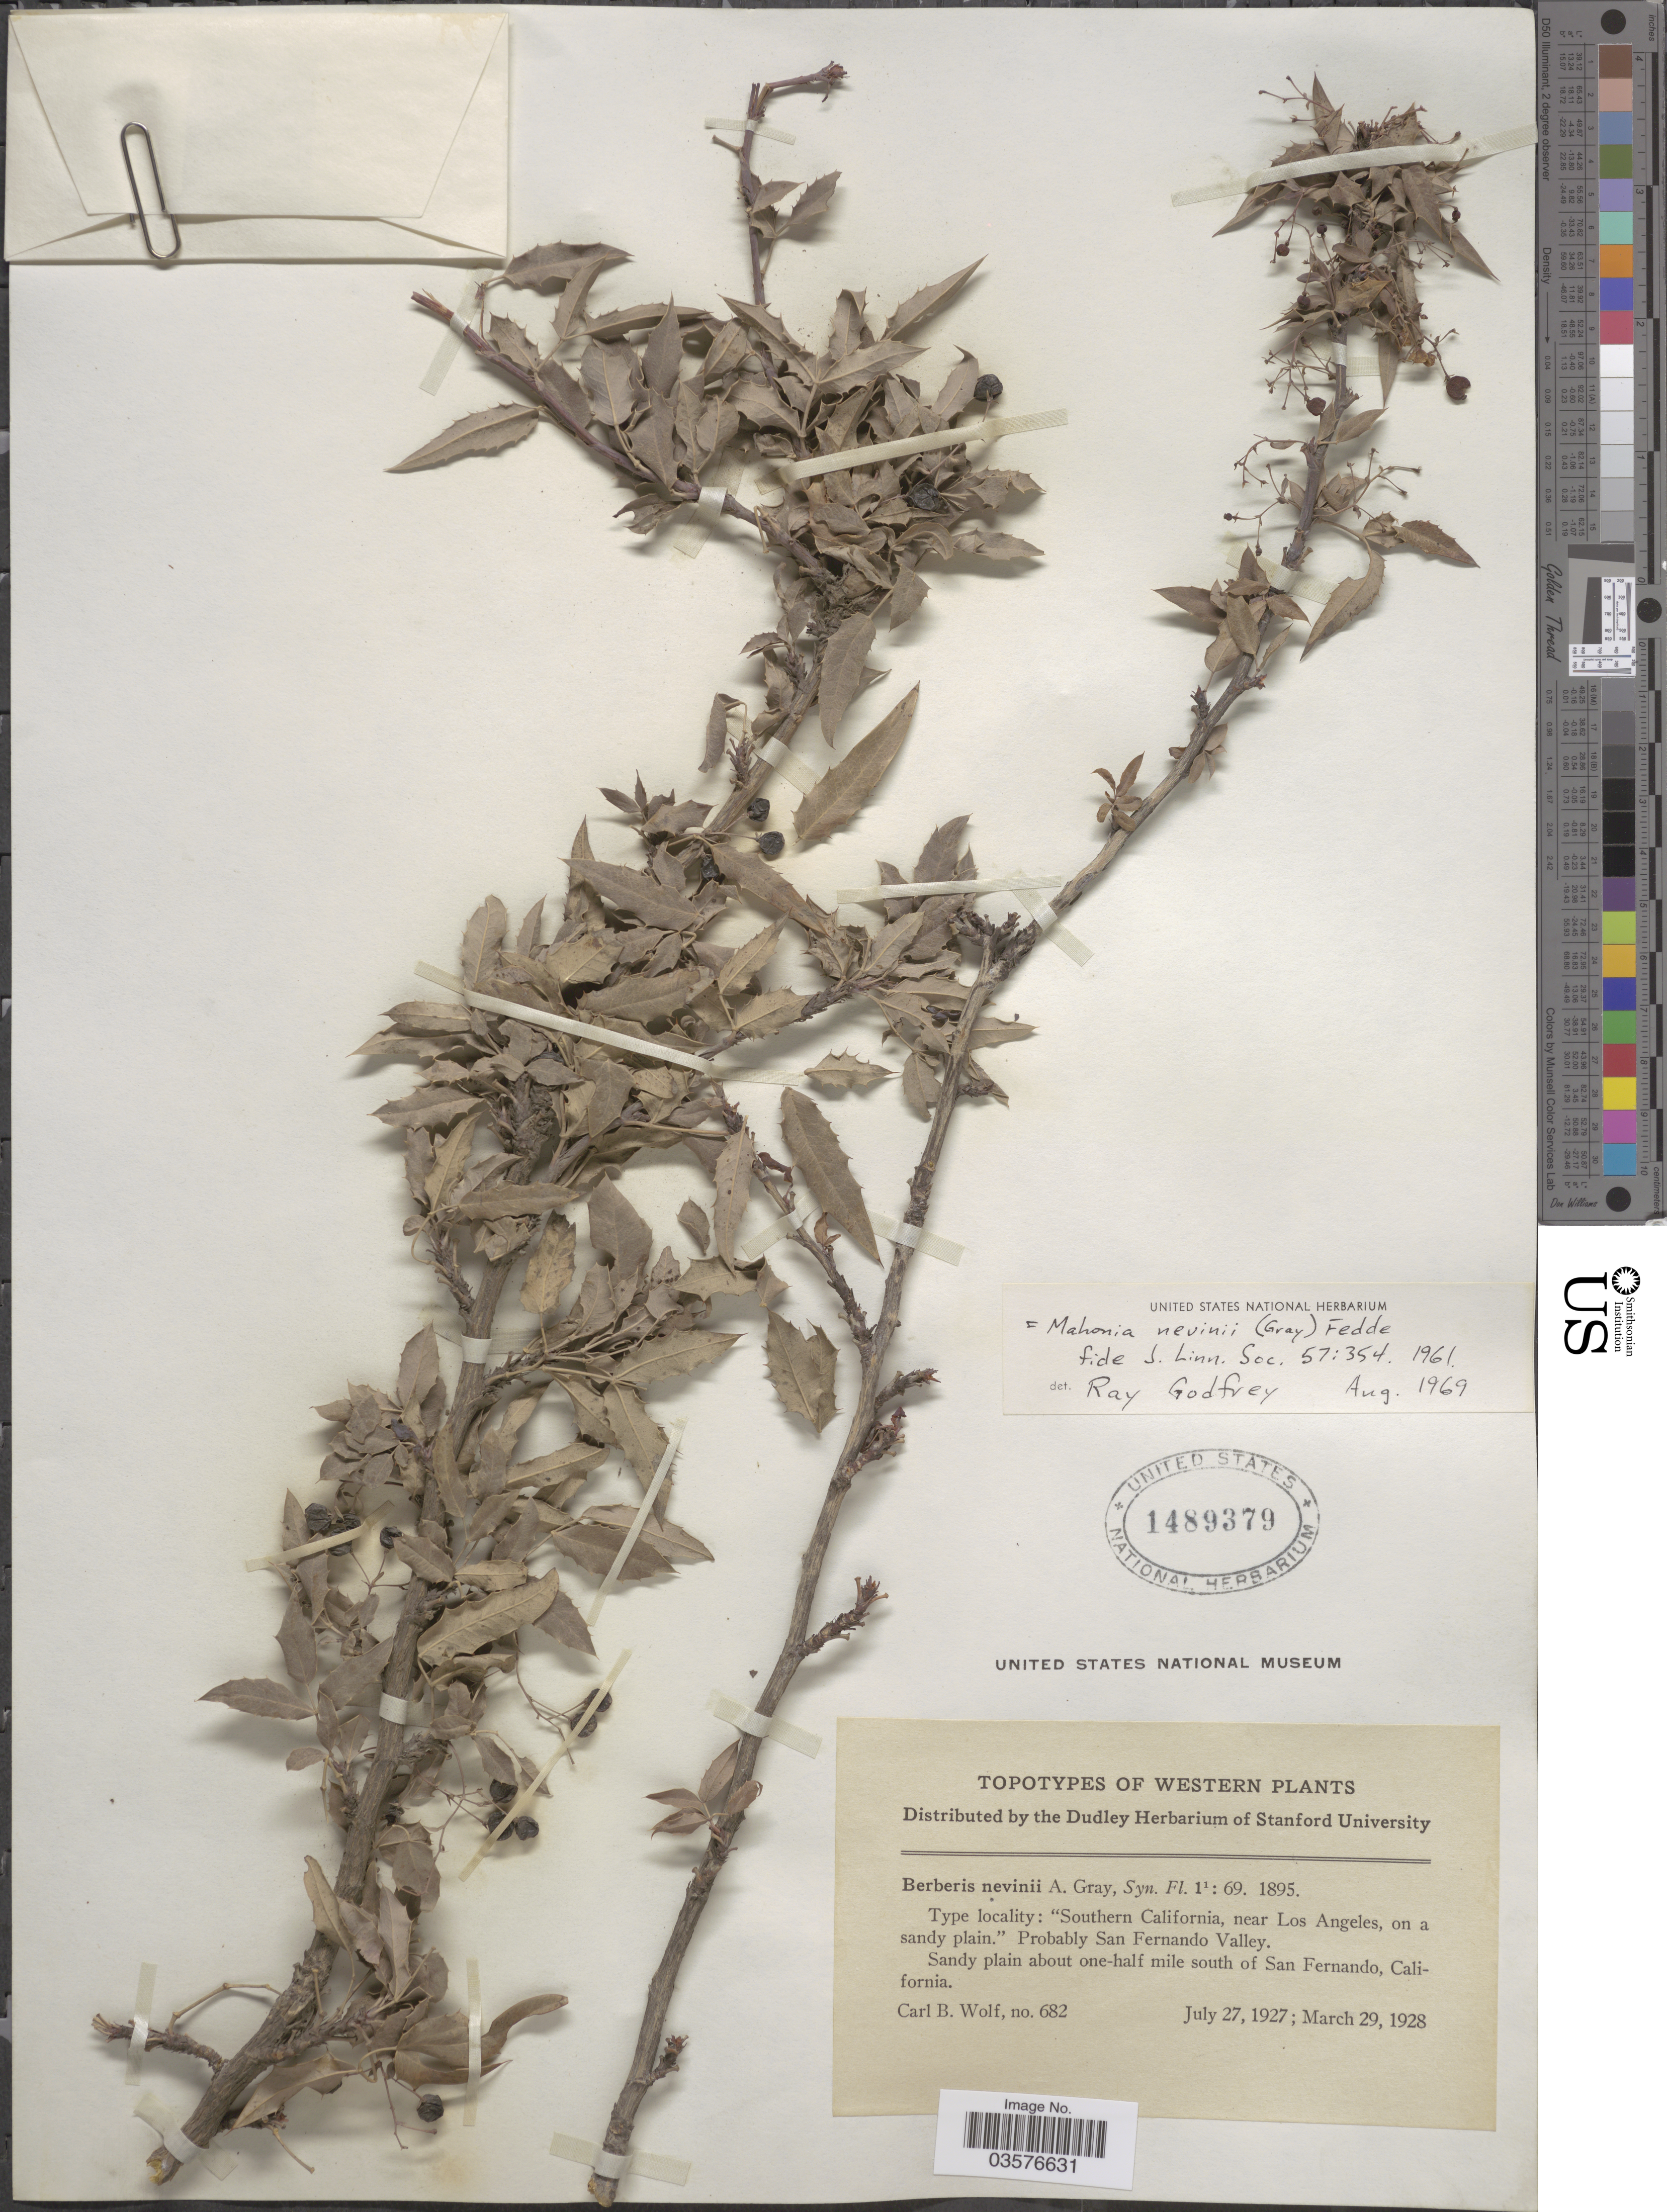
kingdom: Plantae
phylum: Tracheophyta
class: Magnoliopsida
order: Ranunculales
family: Berberidaceae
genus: Mahonia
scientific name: Mahonia nevinii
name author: (A. Gray) Fedde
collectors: C. B. Wolf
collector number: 682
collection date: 1927-07-27/1928-03-29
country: United States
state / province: California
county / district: Los Angeles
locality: Southern California, near Los Angeles, on a sandy plain. Probably San Fernando Valley. [unsure placement] Sandy plain about one-half mile south of San Fernando.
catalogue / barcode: US 1489379